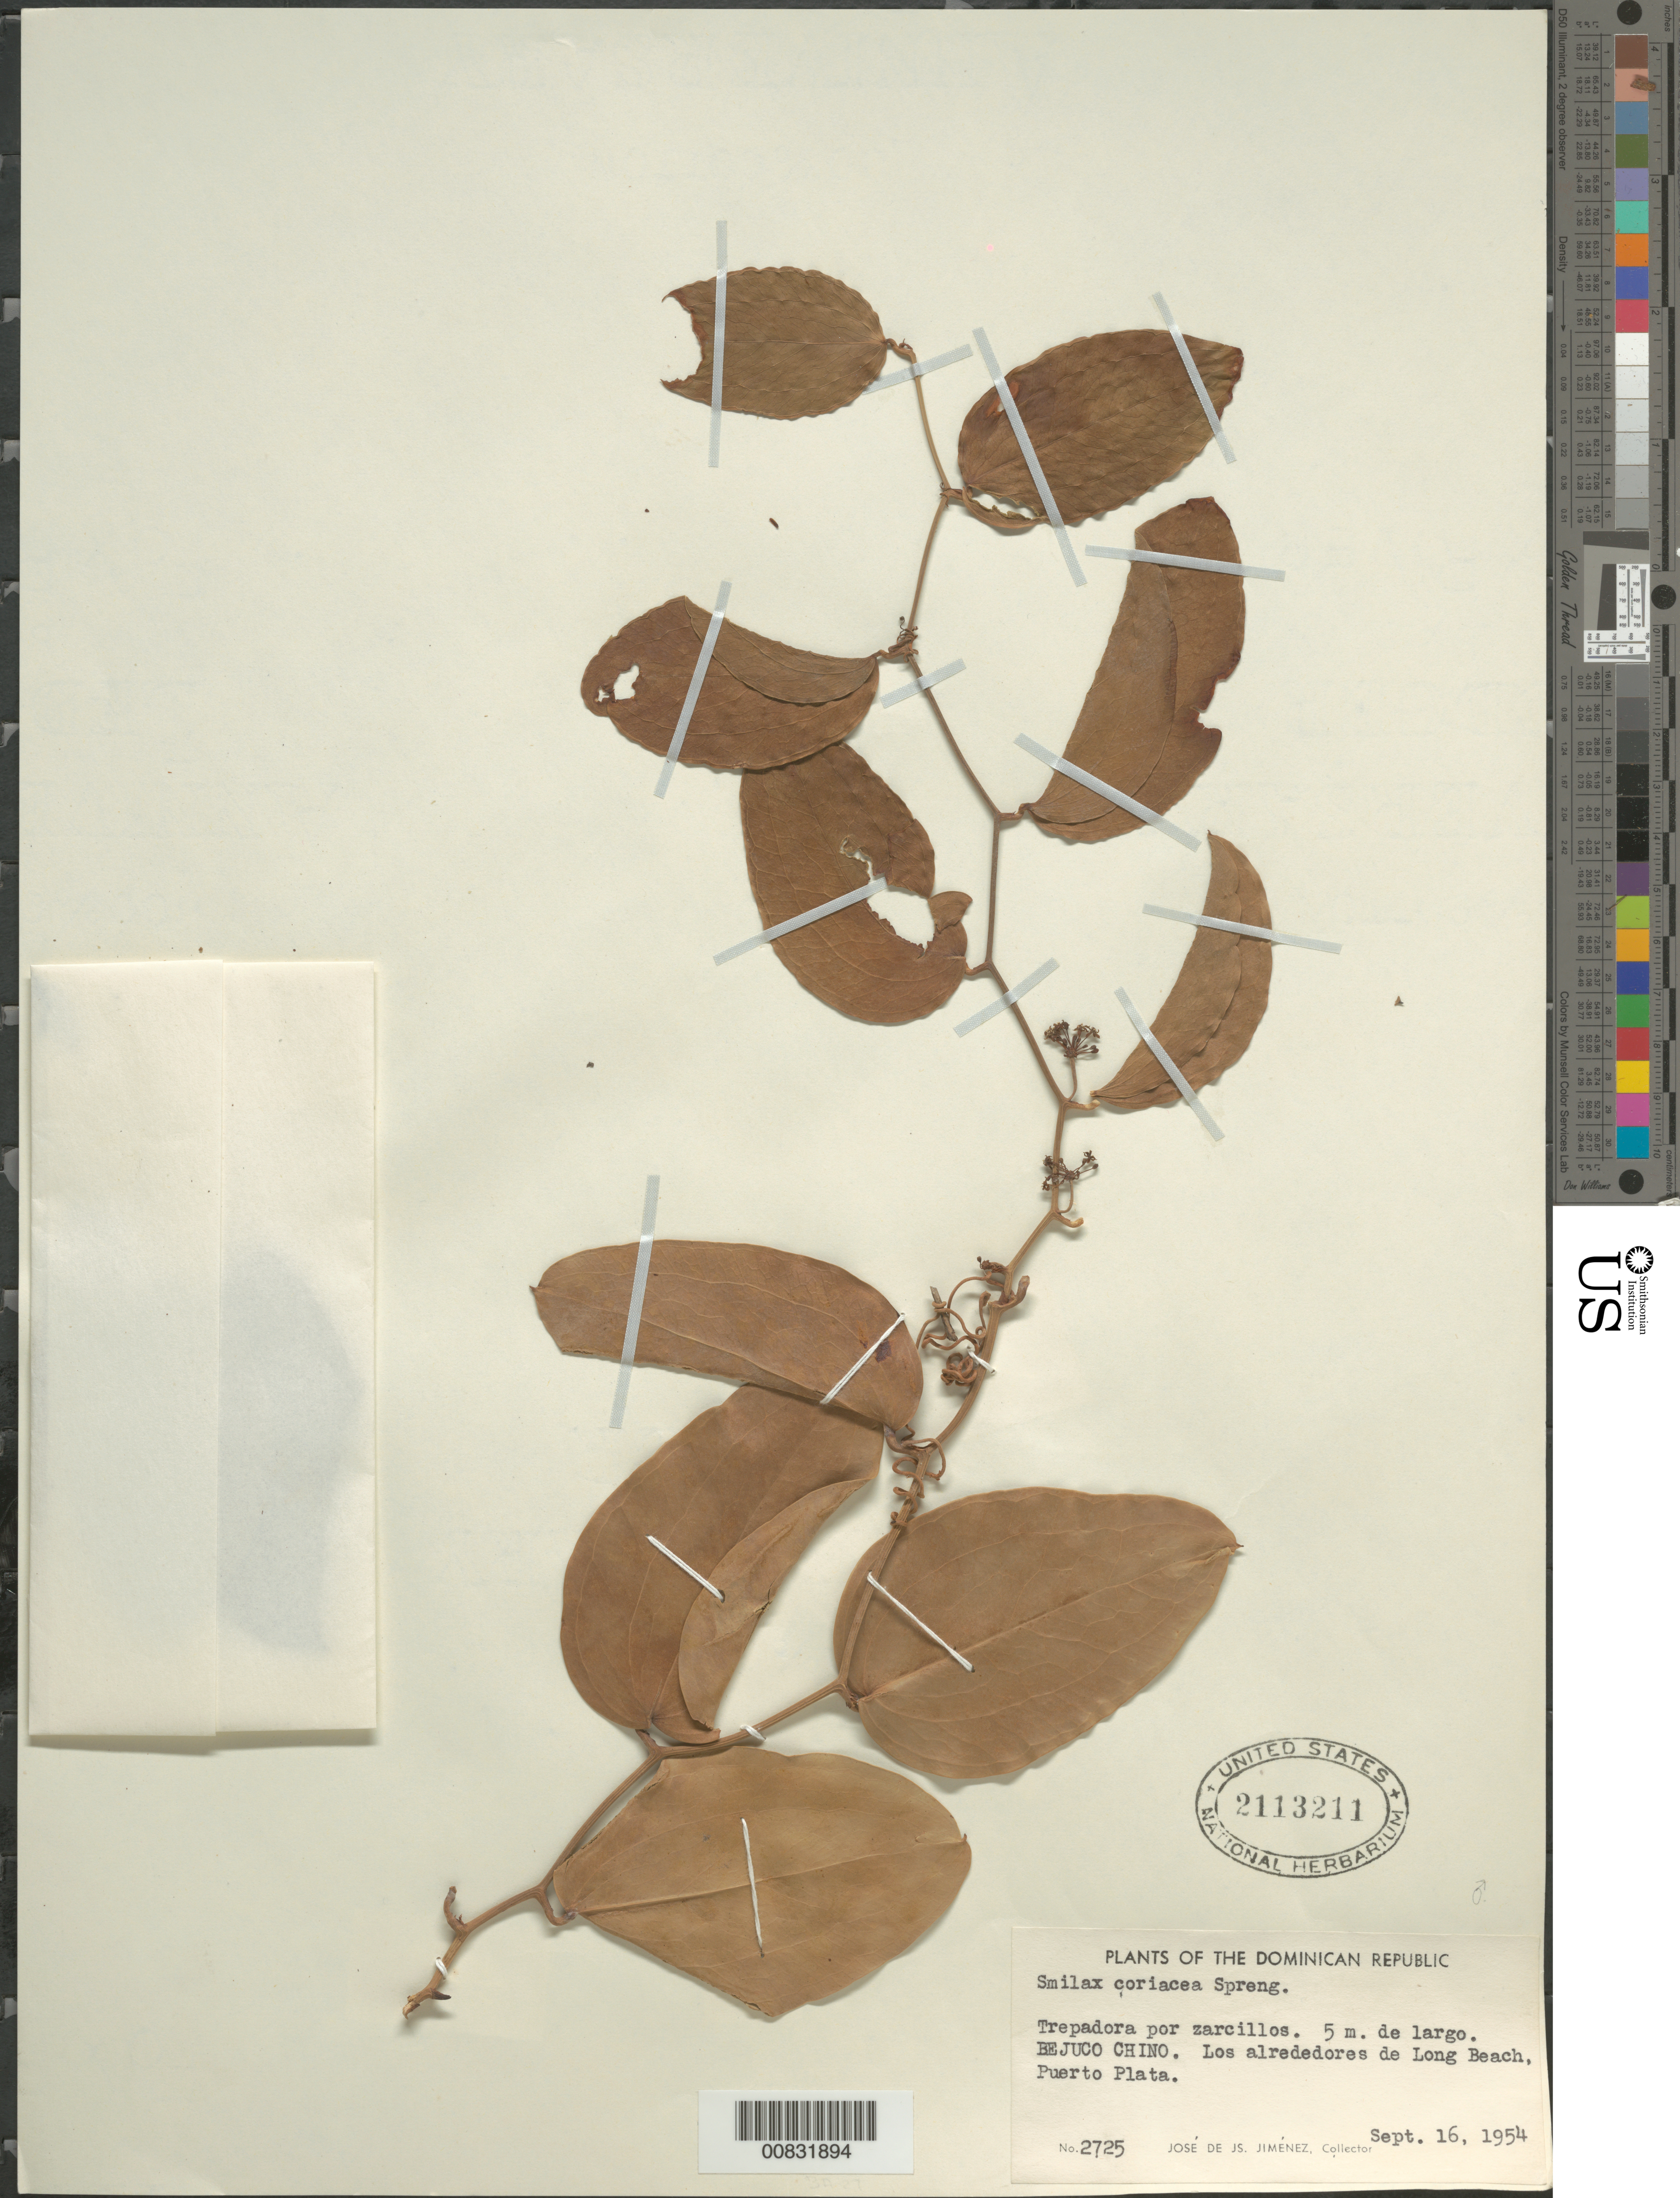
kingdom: Plantae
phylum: Tracheophyta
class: Liliopsida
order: Liliales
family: Smilacaceae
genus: Smilax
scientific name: Smilax coriacea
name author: Spreng.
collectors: J. J. Jiménez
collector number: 2725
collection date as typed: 16 Sep 1954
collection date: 1954-09-16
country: Dominican Republic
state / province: Puerto Plata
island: Hispaniola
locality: Los alrededores de Long Beach.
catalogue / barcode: US 2113211